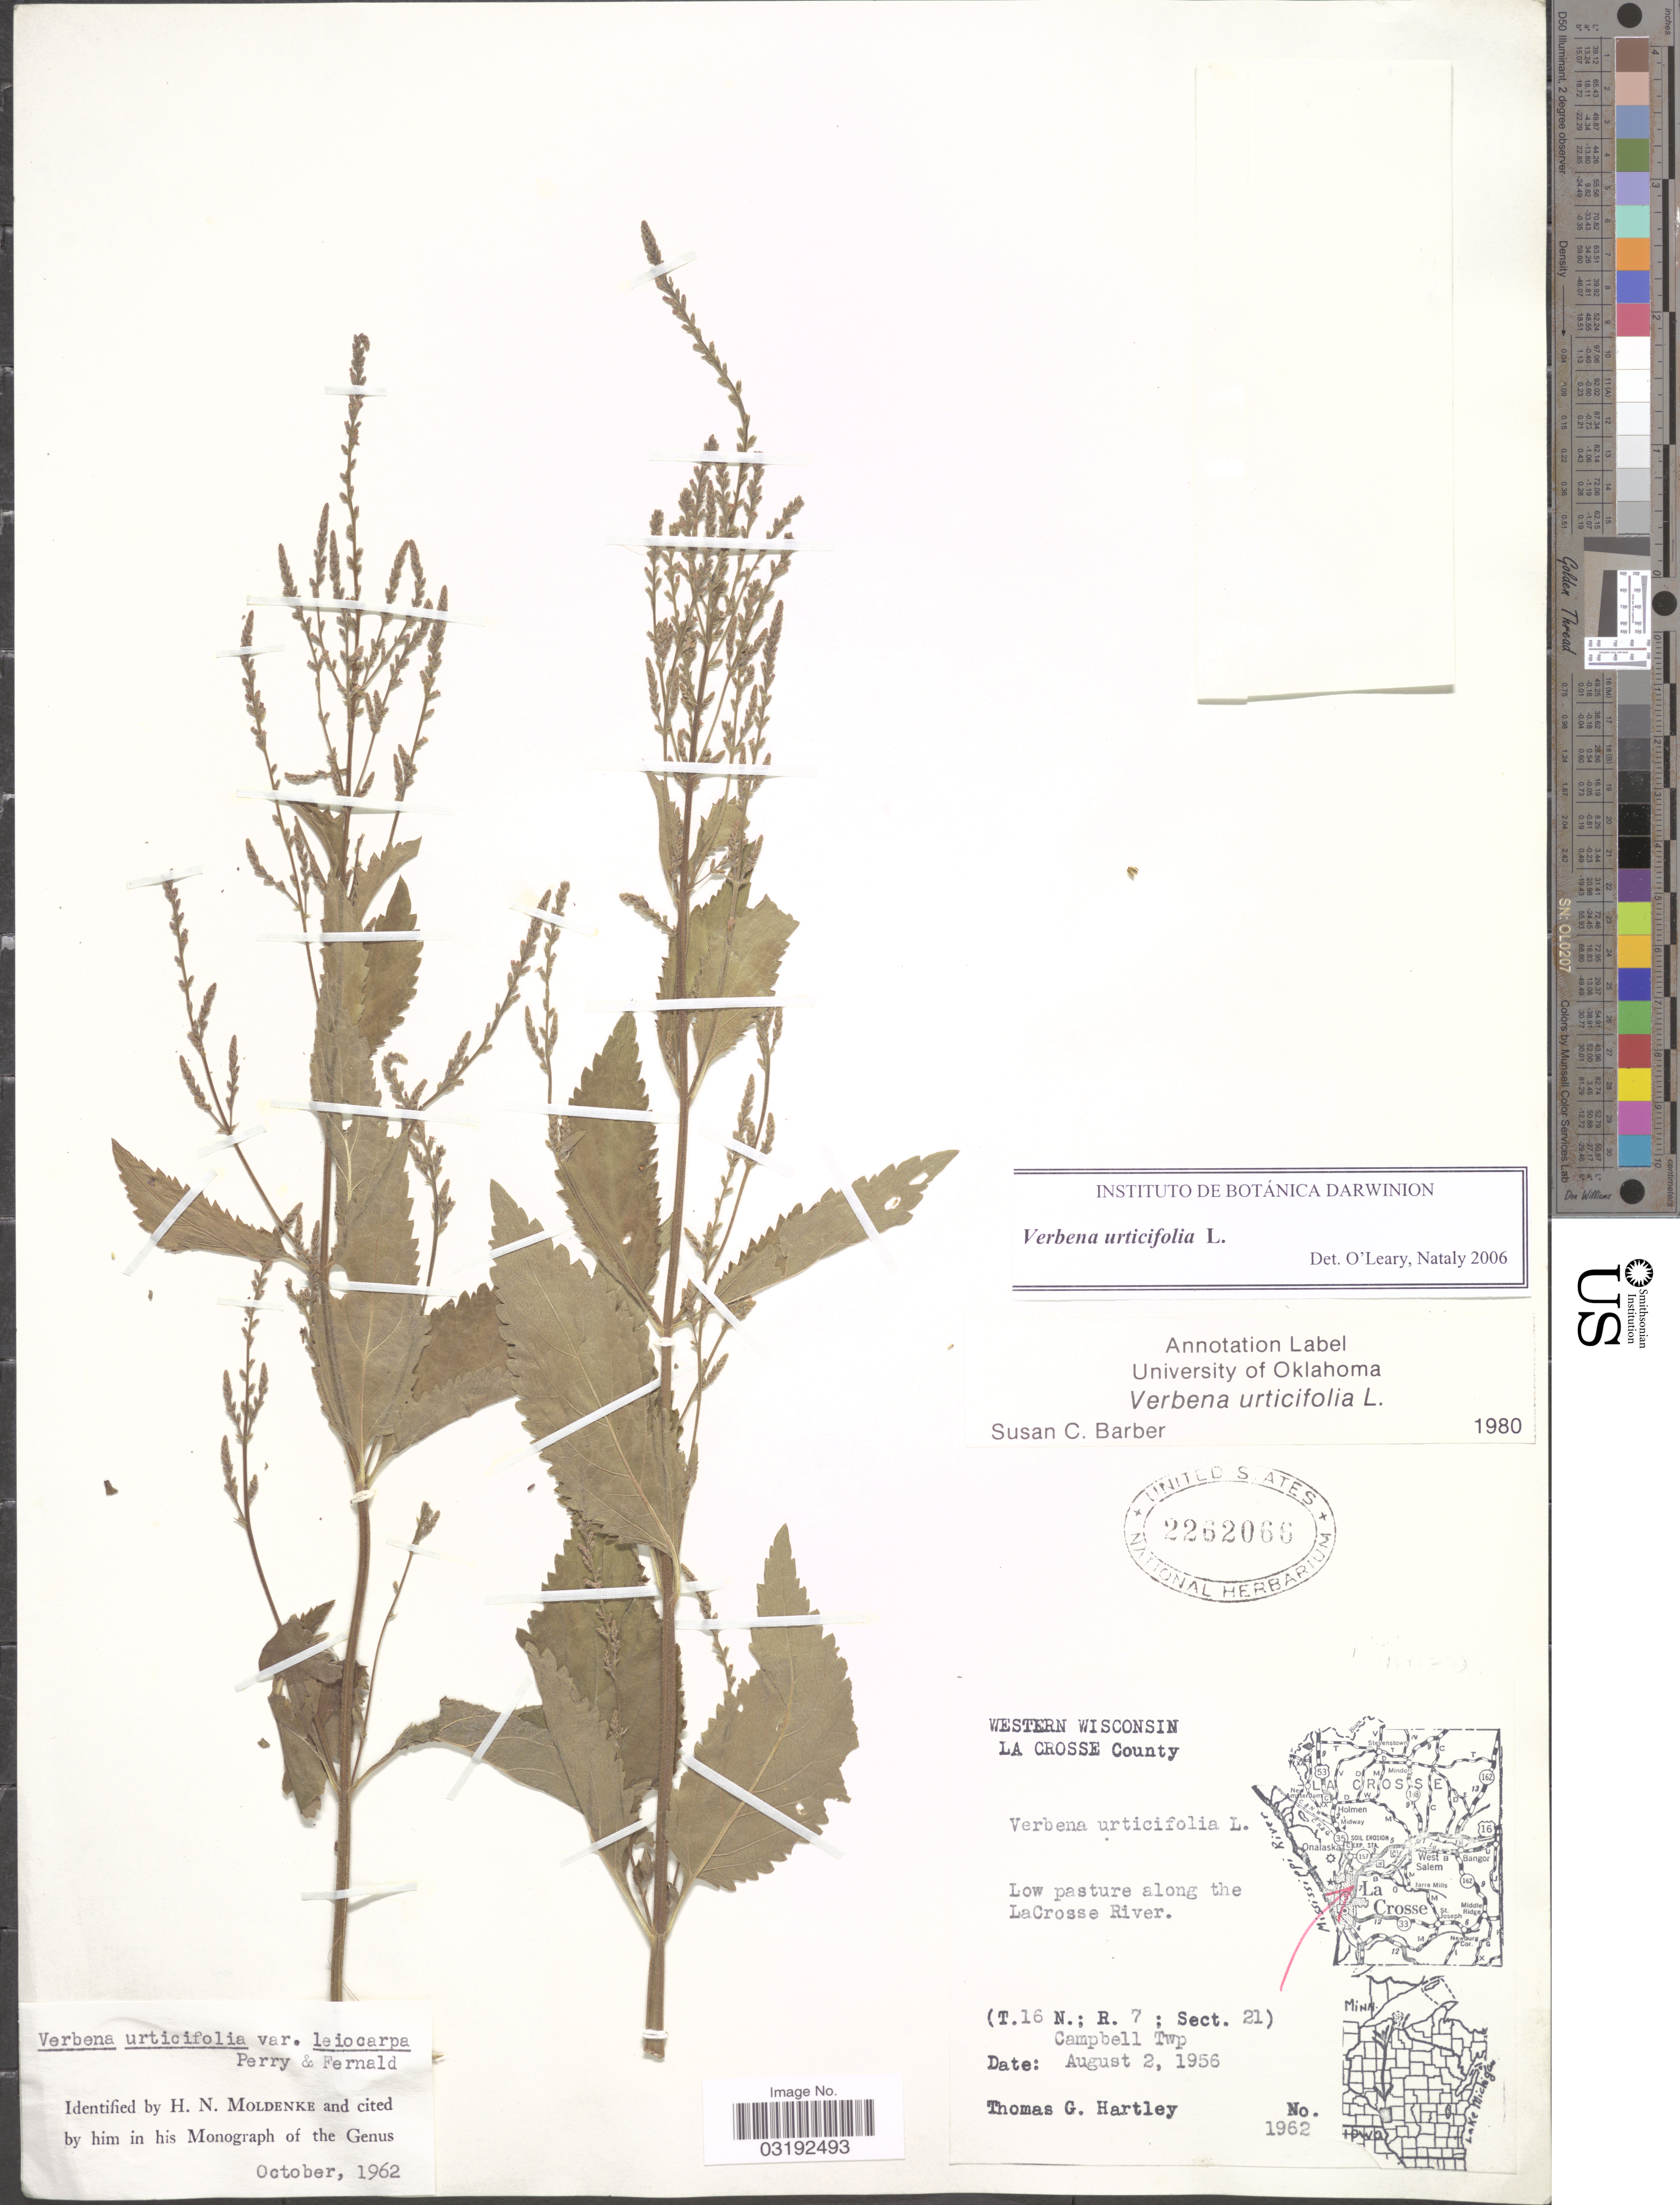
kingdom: Plantae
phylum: Tracheophyta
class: Magnoliopsida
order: Lamiales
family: Verbenaceae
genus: Verbena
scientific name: Verbena urticifolia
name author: L.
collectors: T. G. Hartley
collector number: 1962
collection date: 1956-08-02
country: United States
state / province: Wisconsin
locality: Western Wisconsin. La Crosse County. Low pasture along the LaCrosse River. (T.16 N.: R. 7 : Sect. 21) Campbell Twp.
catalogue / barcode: US 2262066